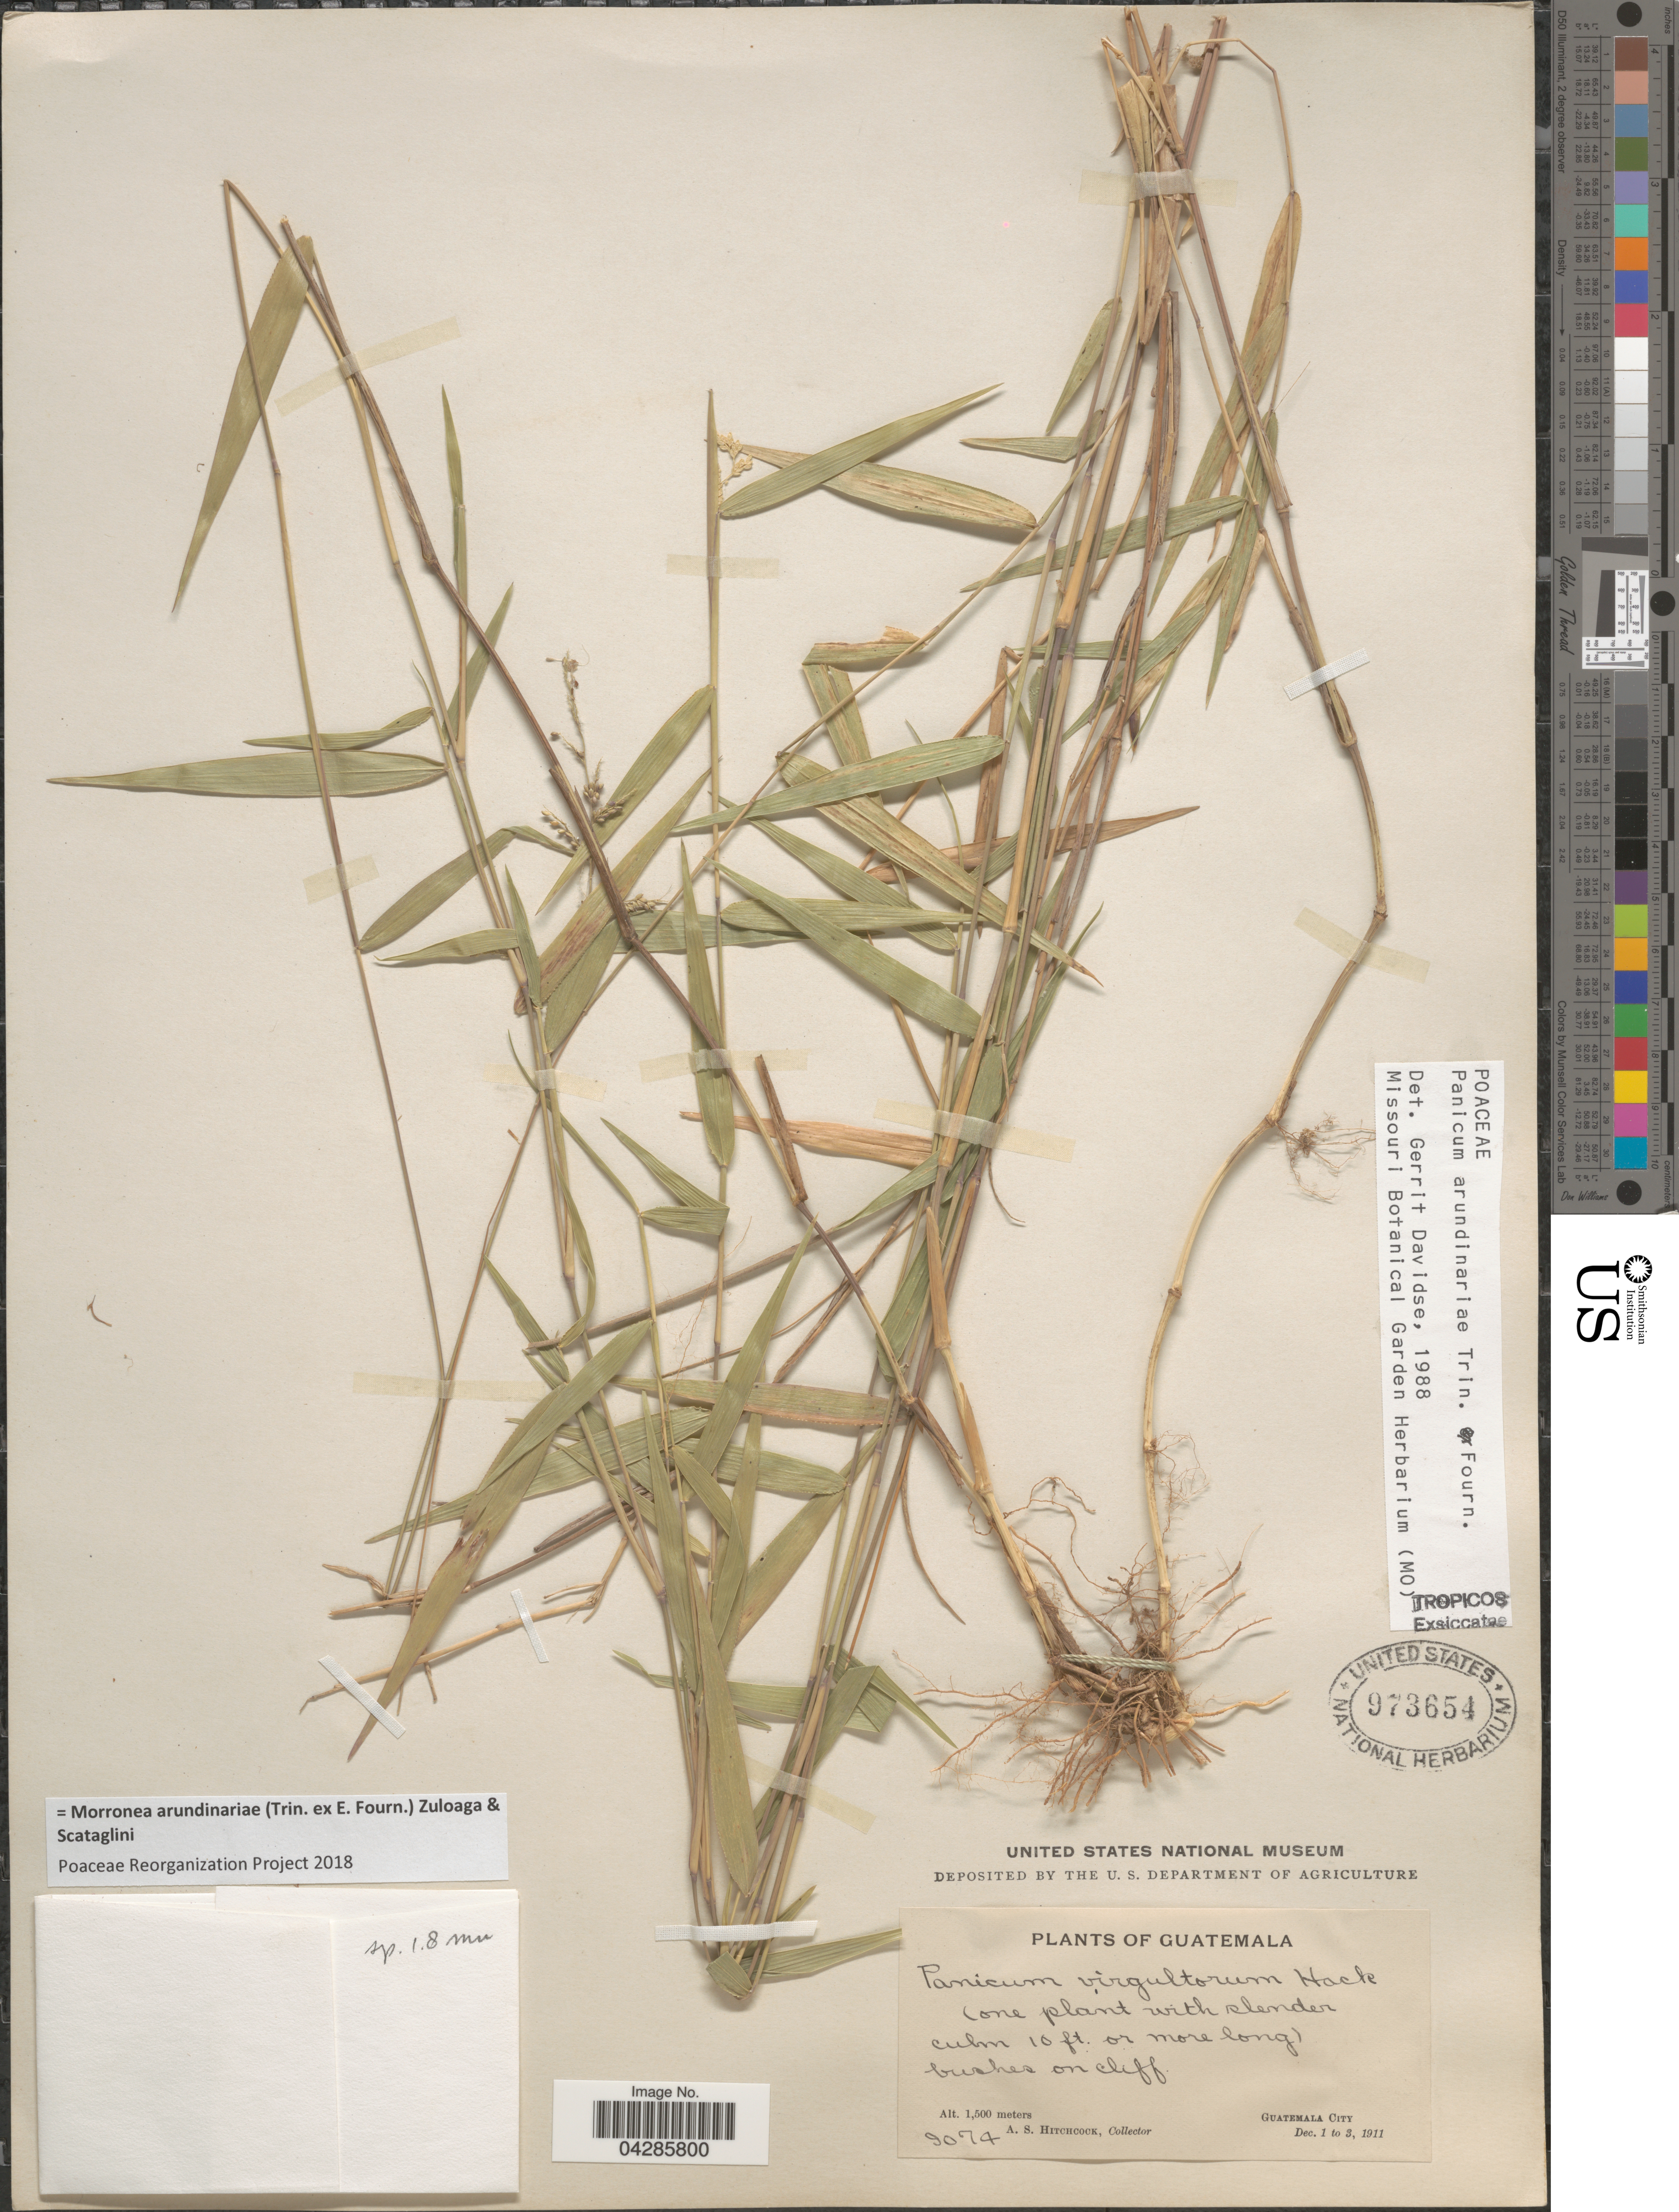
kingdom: Plantae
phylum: Tracheophyta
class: Liliopsida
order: Poales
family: Poaceae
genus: Morronea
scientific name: Morronea arundinariae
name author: (Trin. ex E. Fourn.) Zuloaga & Scataglini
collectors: A. S. Hitchcock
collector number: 9074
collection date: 1911-12-01/1911-12-03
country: Guatemala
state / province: Guatemala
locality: Guatemala City.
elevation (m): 1500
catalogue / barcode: US 973654